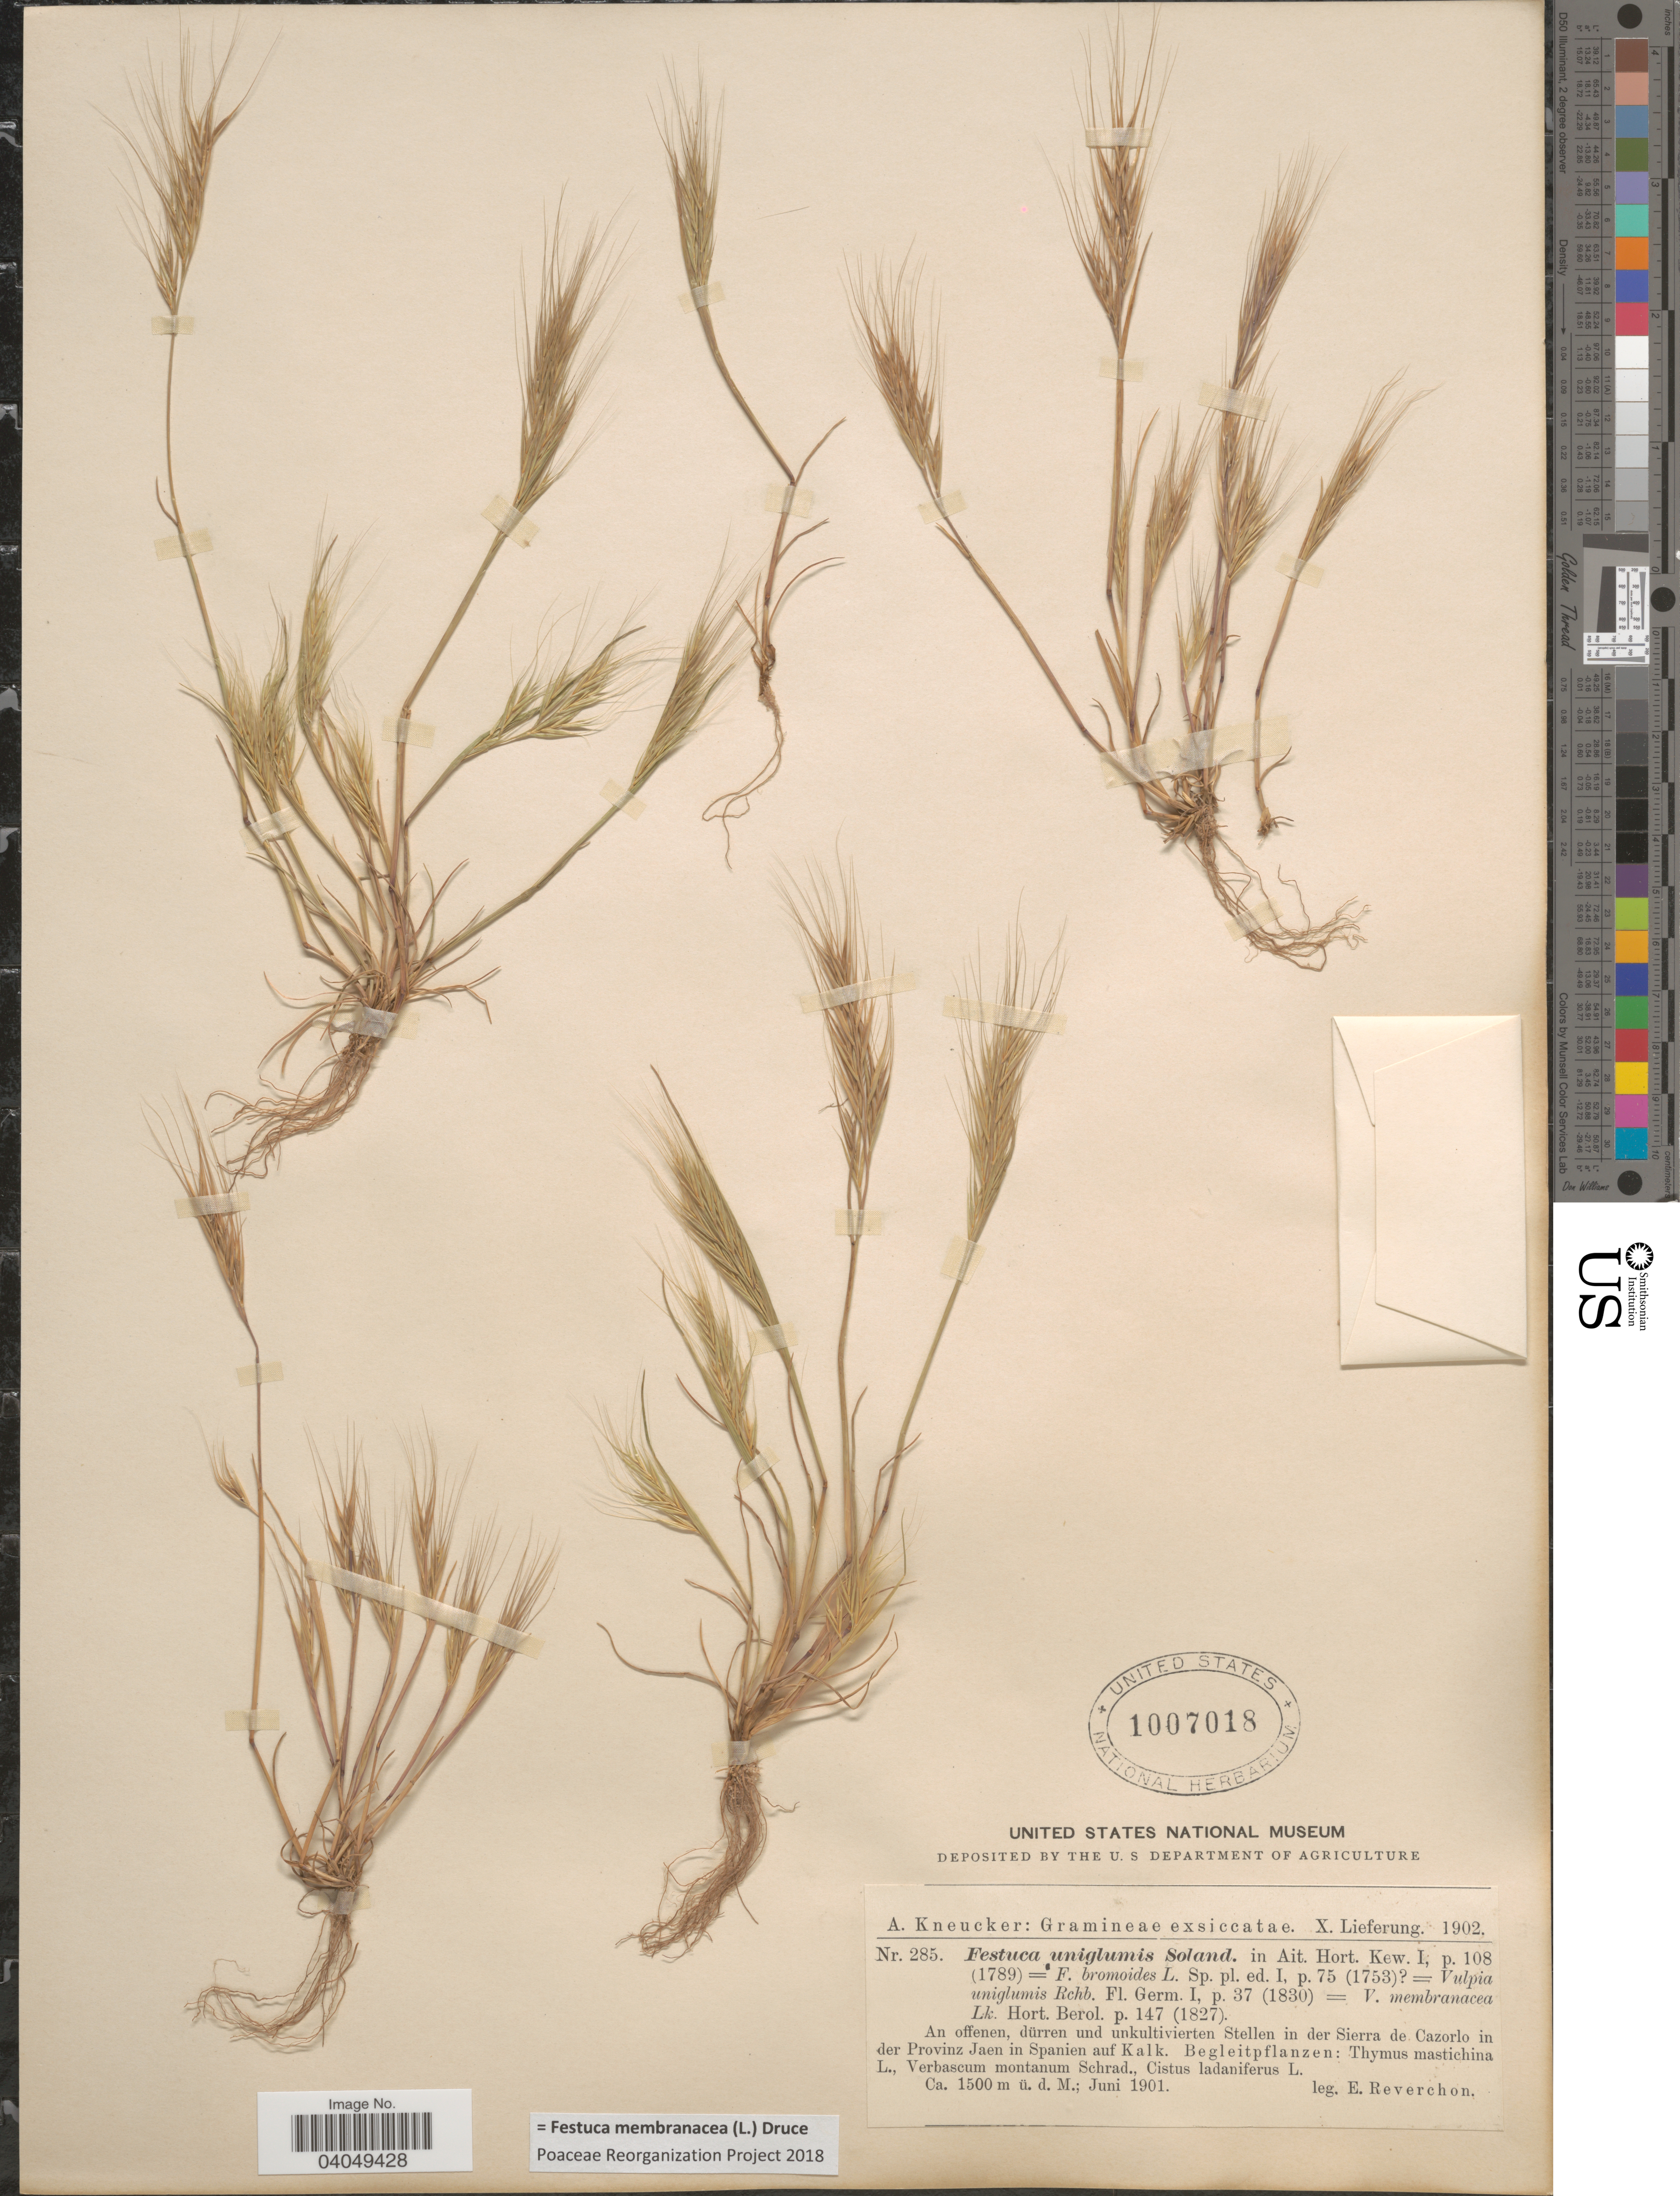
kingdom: Plantae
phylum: Tracheophyta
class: Liliopsida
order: Poales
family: Poaceae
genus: Festuca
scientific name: Festuca membranacea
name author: Kit.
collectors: E. Reverchon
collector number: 285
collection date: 1901-06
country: Spain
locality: An offenen, dürren und unkultivierten Stellen in der Sierra de Cazorlo in der Provinz Jaen in Spanien auf Kalk.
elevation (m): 1500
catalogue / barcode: US 1007018